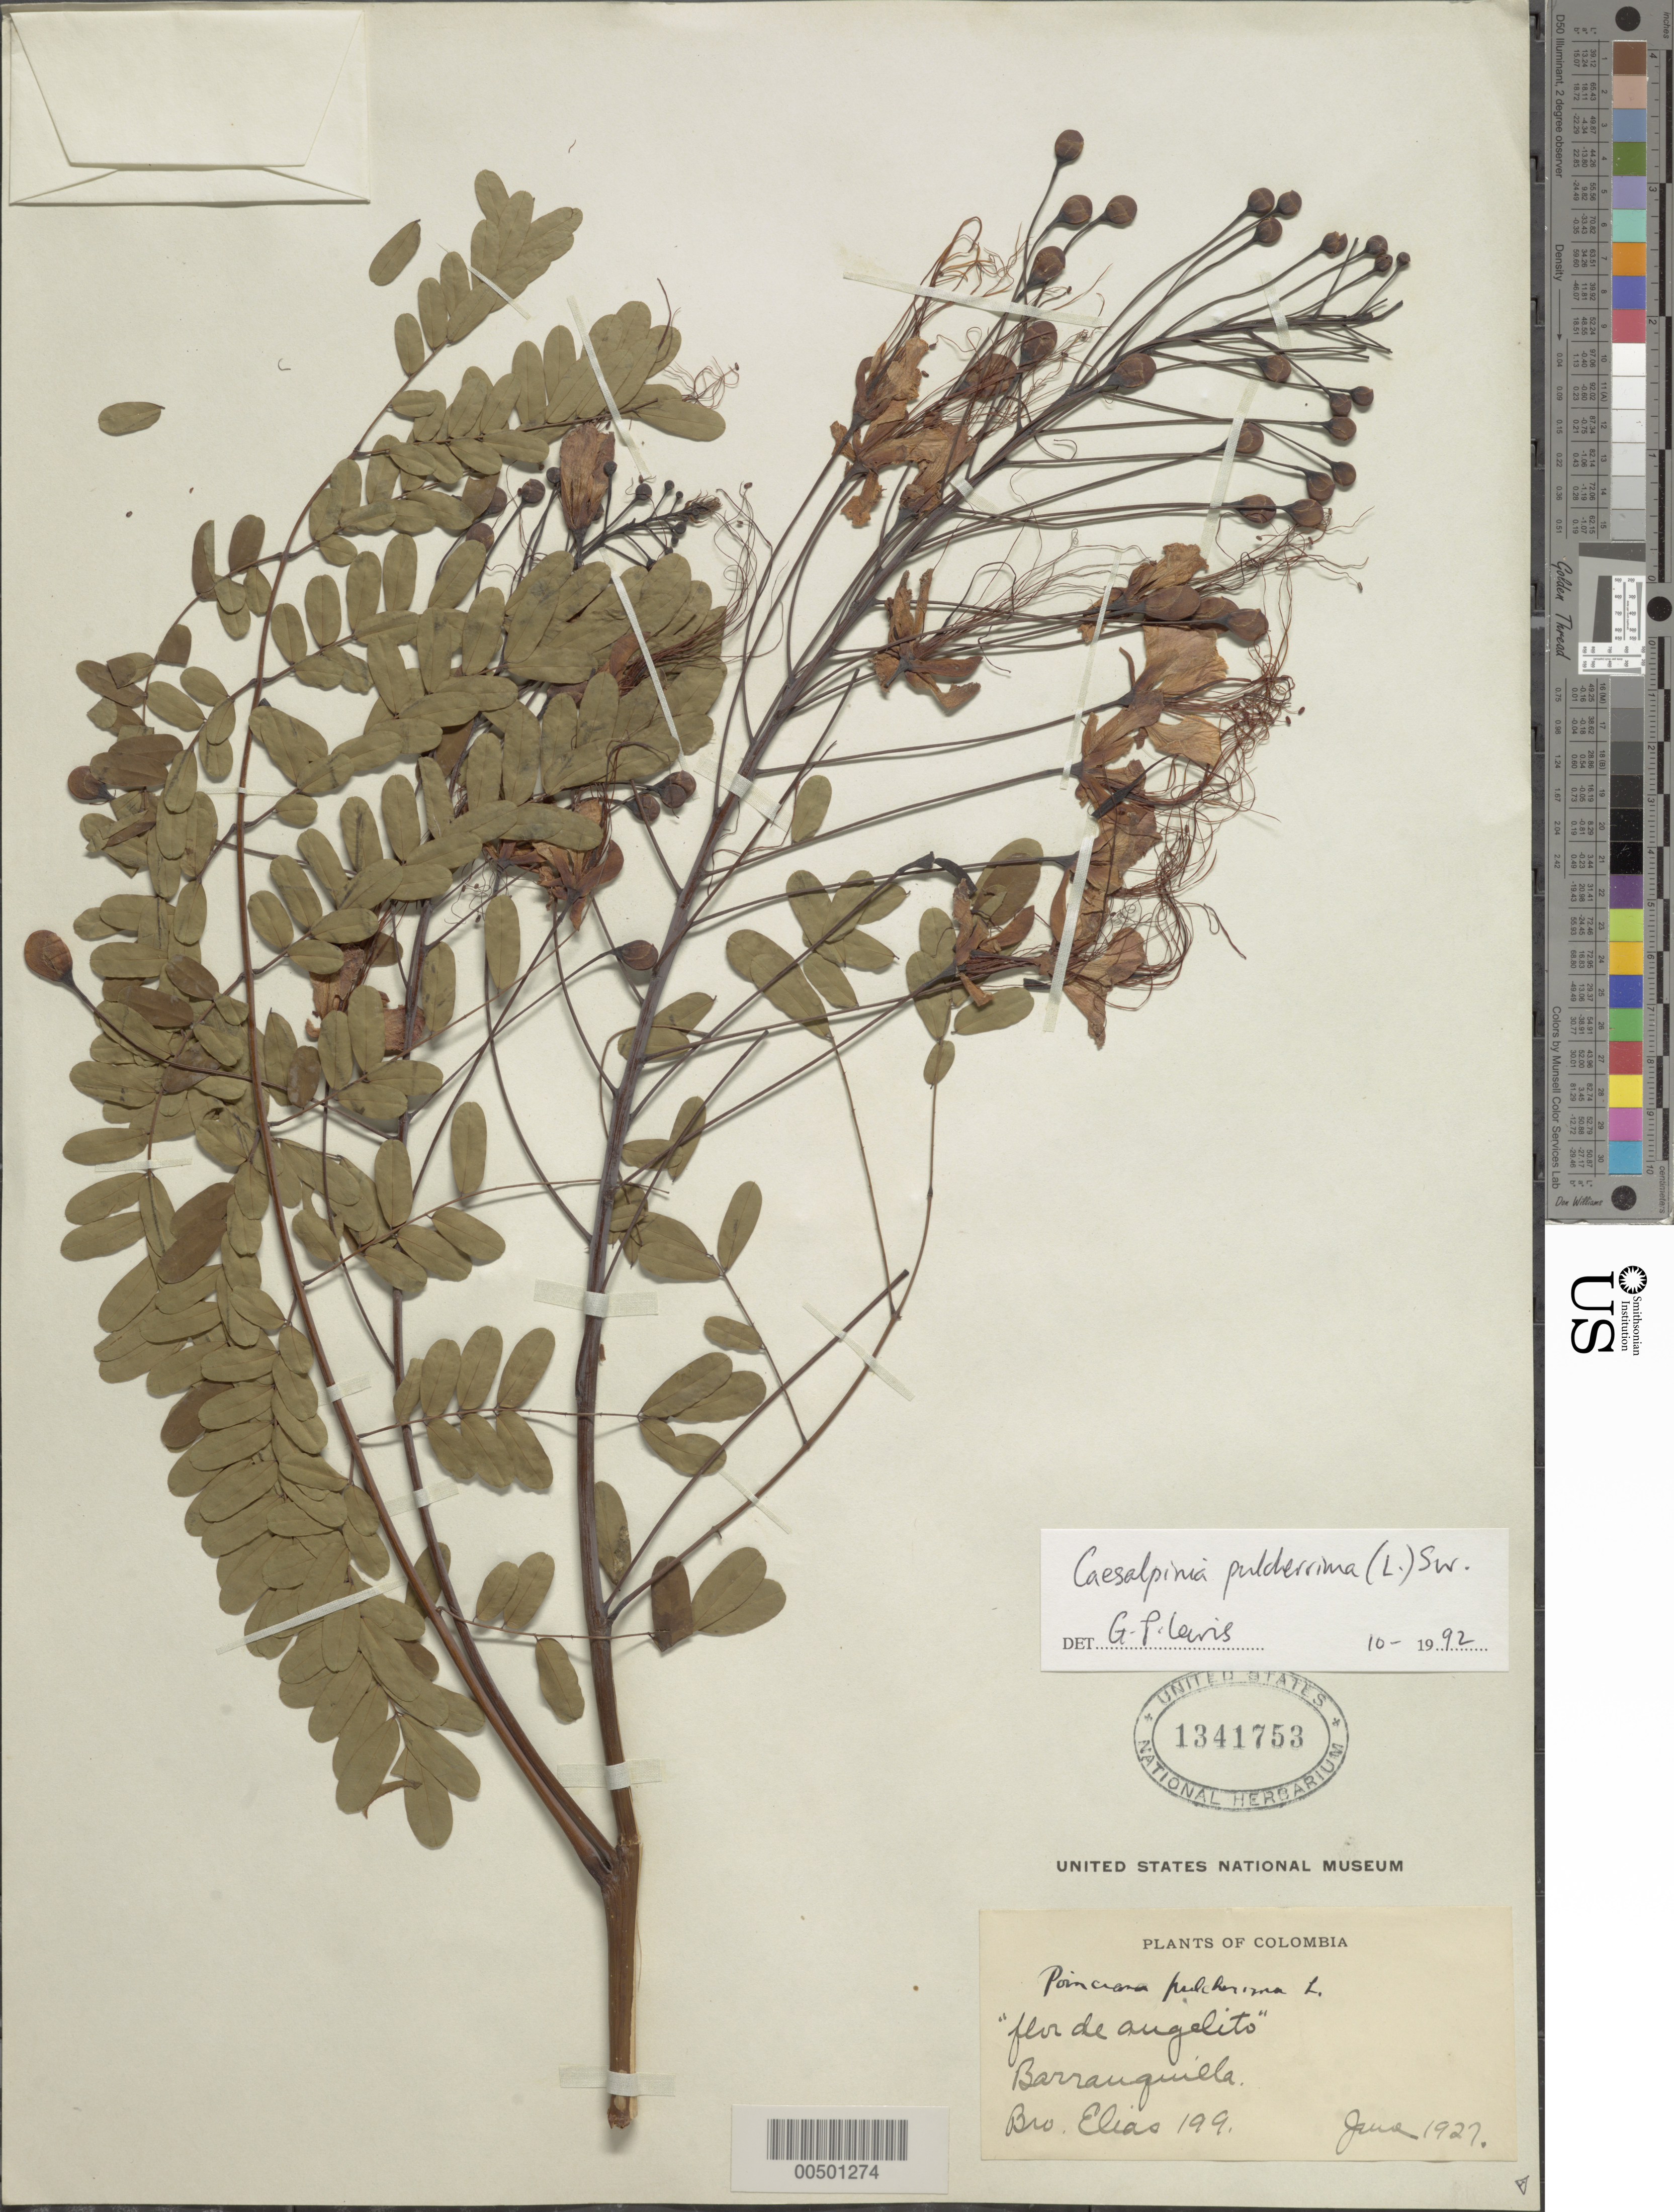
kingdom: Plantae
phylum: Tracheophyta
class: Magnoliopsida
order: Fabales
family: Fabaceae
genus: Caesalpinia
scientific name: Caesalpinia pulcherrima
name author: (L.) Sw.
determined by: Lewis, Gwilym P.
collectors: Bro. Elias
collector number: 199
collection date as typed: Jun 1927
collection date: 1927-06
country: Colombia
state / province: Atlántico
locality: Barranquilla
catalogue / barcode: US 1341753